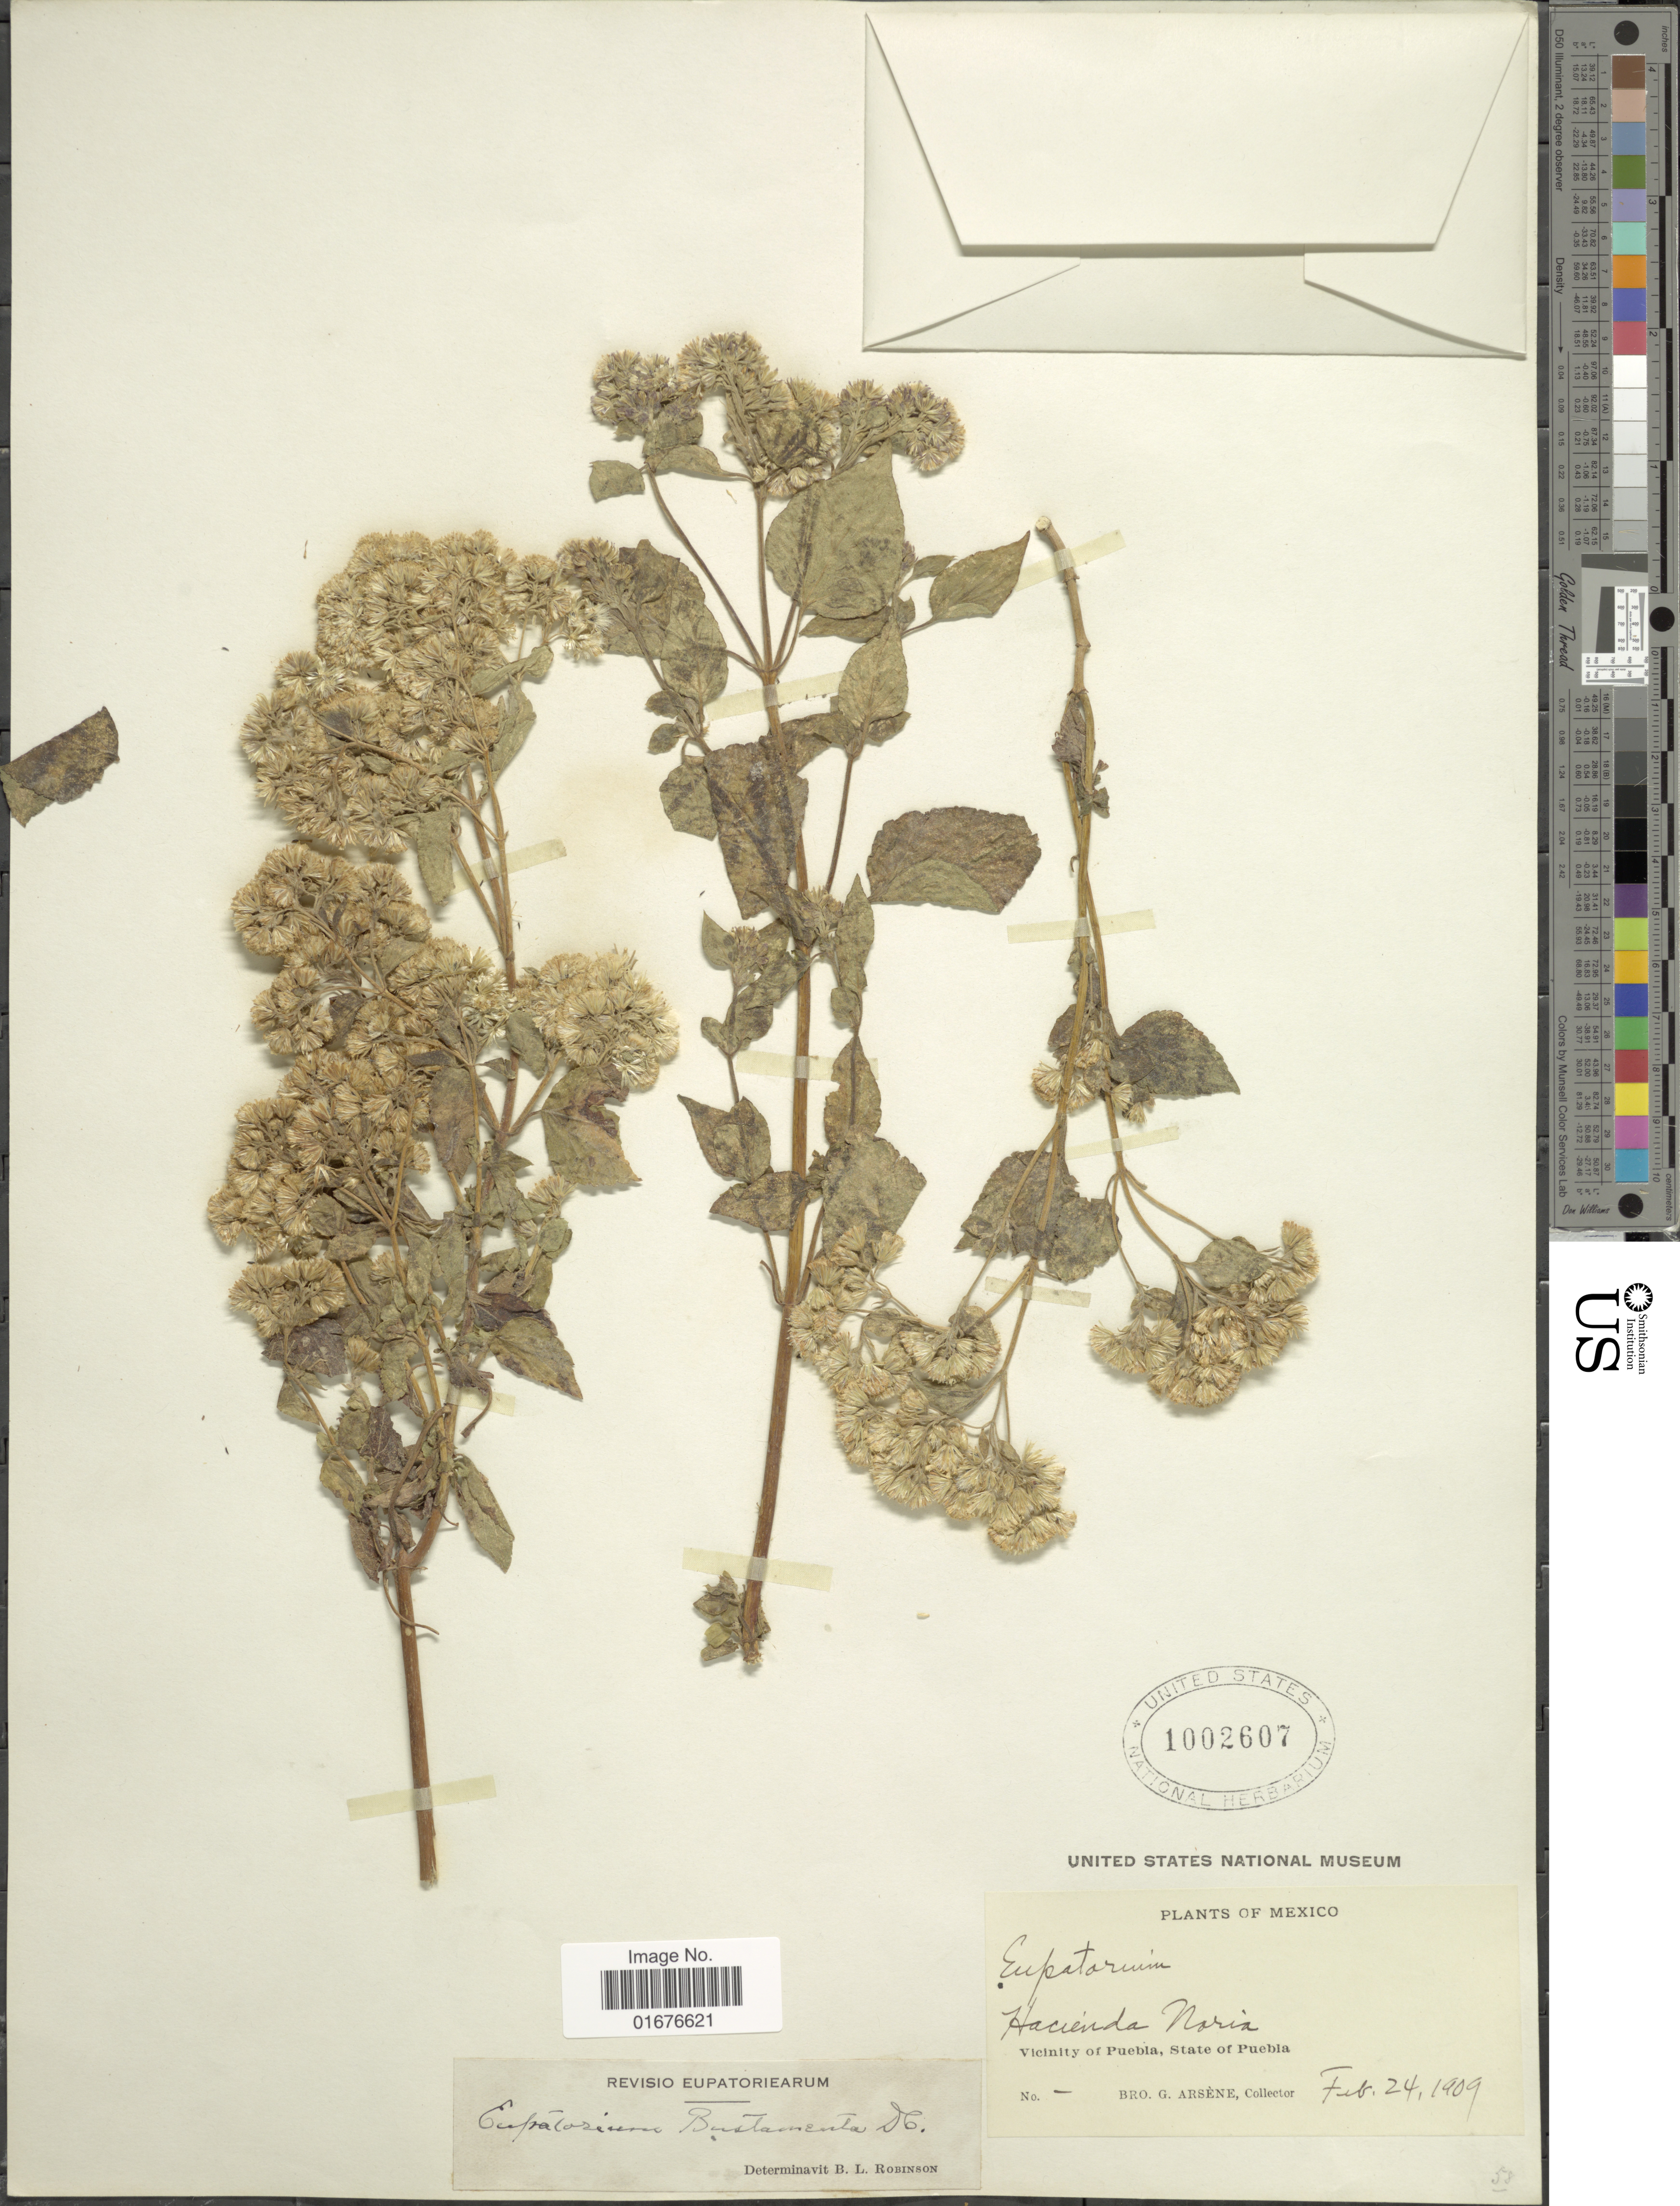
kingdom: Plantae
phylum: Tracheophyta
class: Magnoliopsida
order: Asterales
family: Asteraceae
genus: Ageratina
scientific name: Ageratina pichinchensis var. bustamenta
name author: (DC.) R.M. King & H. Rob.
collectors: Bro. G. Arsène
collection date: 1909-02-24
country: Mexico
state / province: Puebla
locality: Hacienda Noria, Vicinity of Puebla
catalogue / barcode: US 1002607